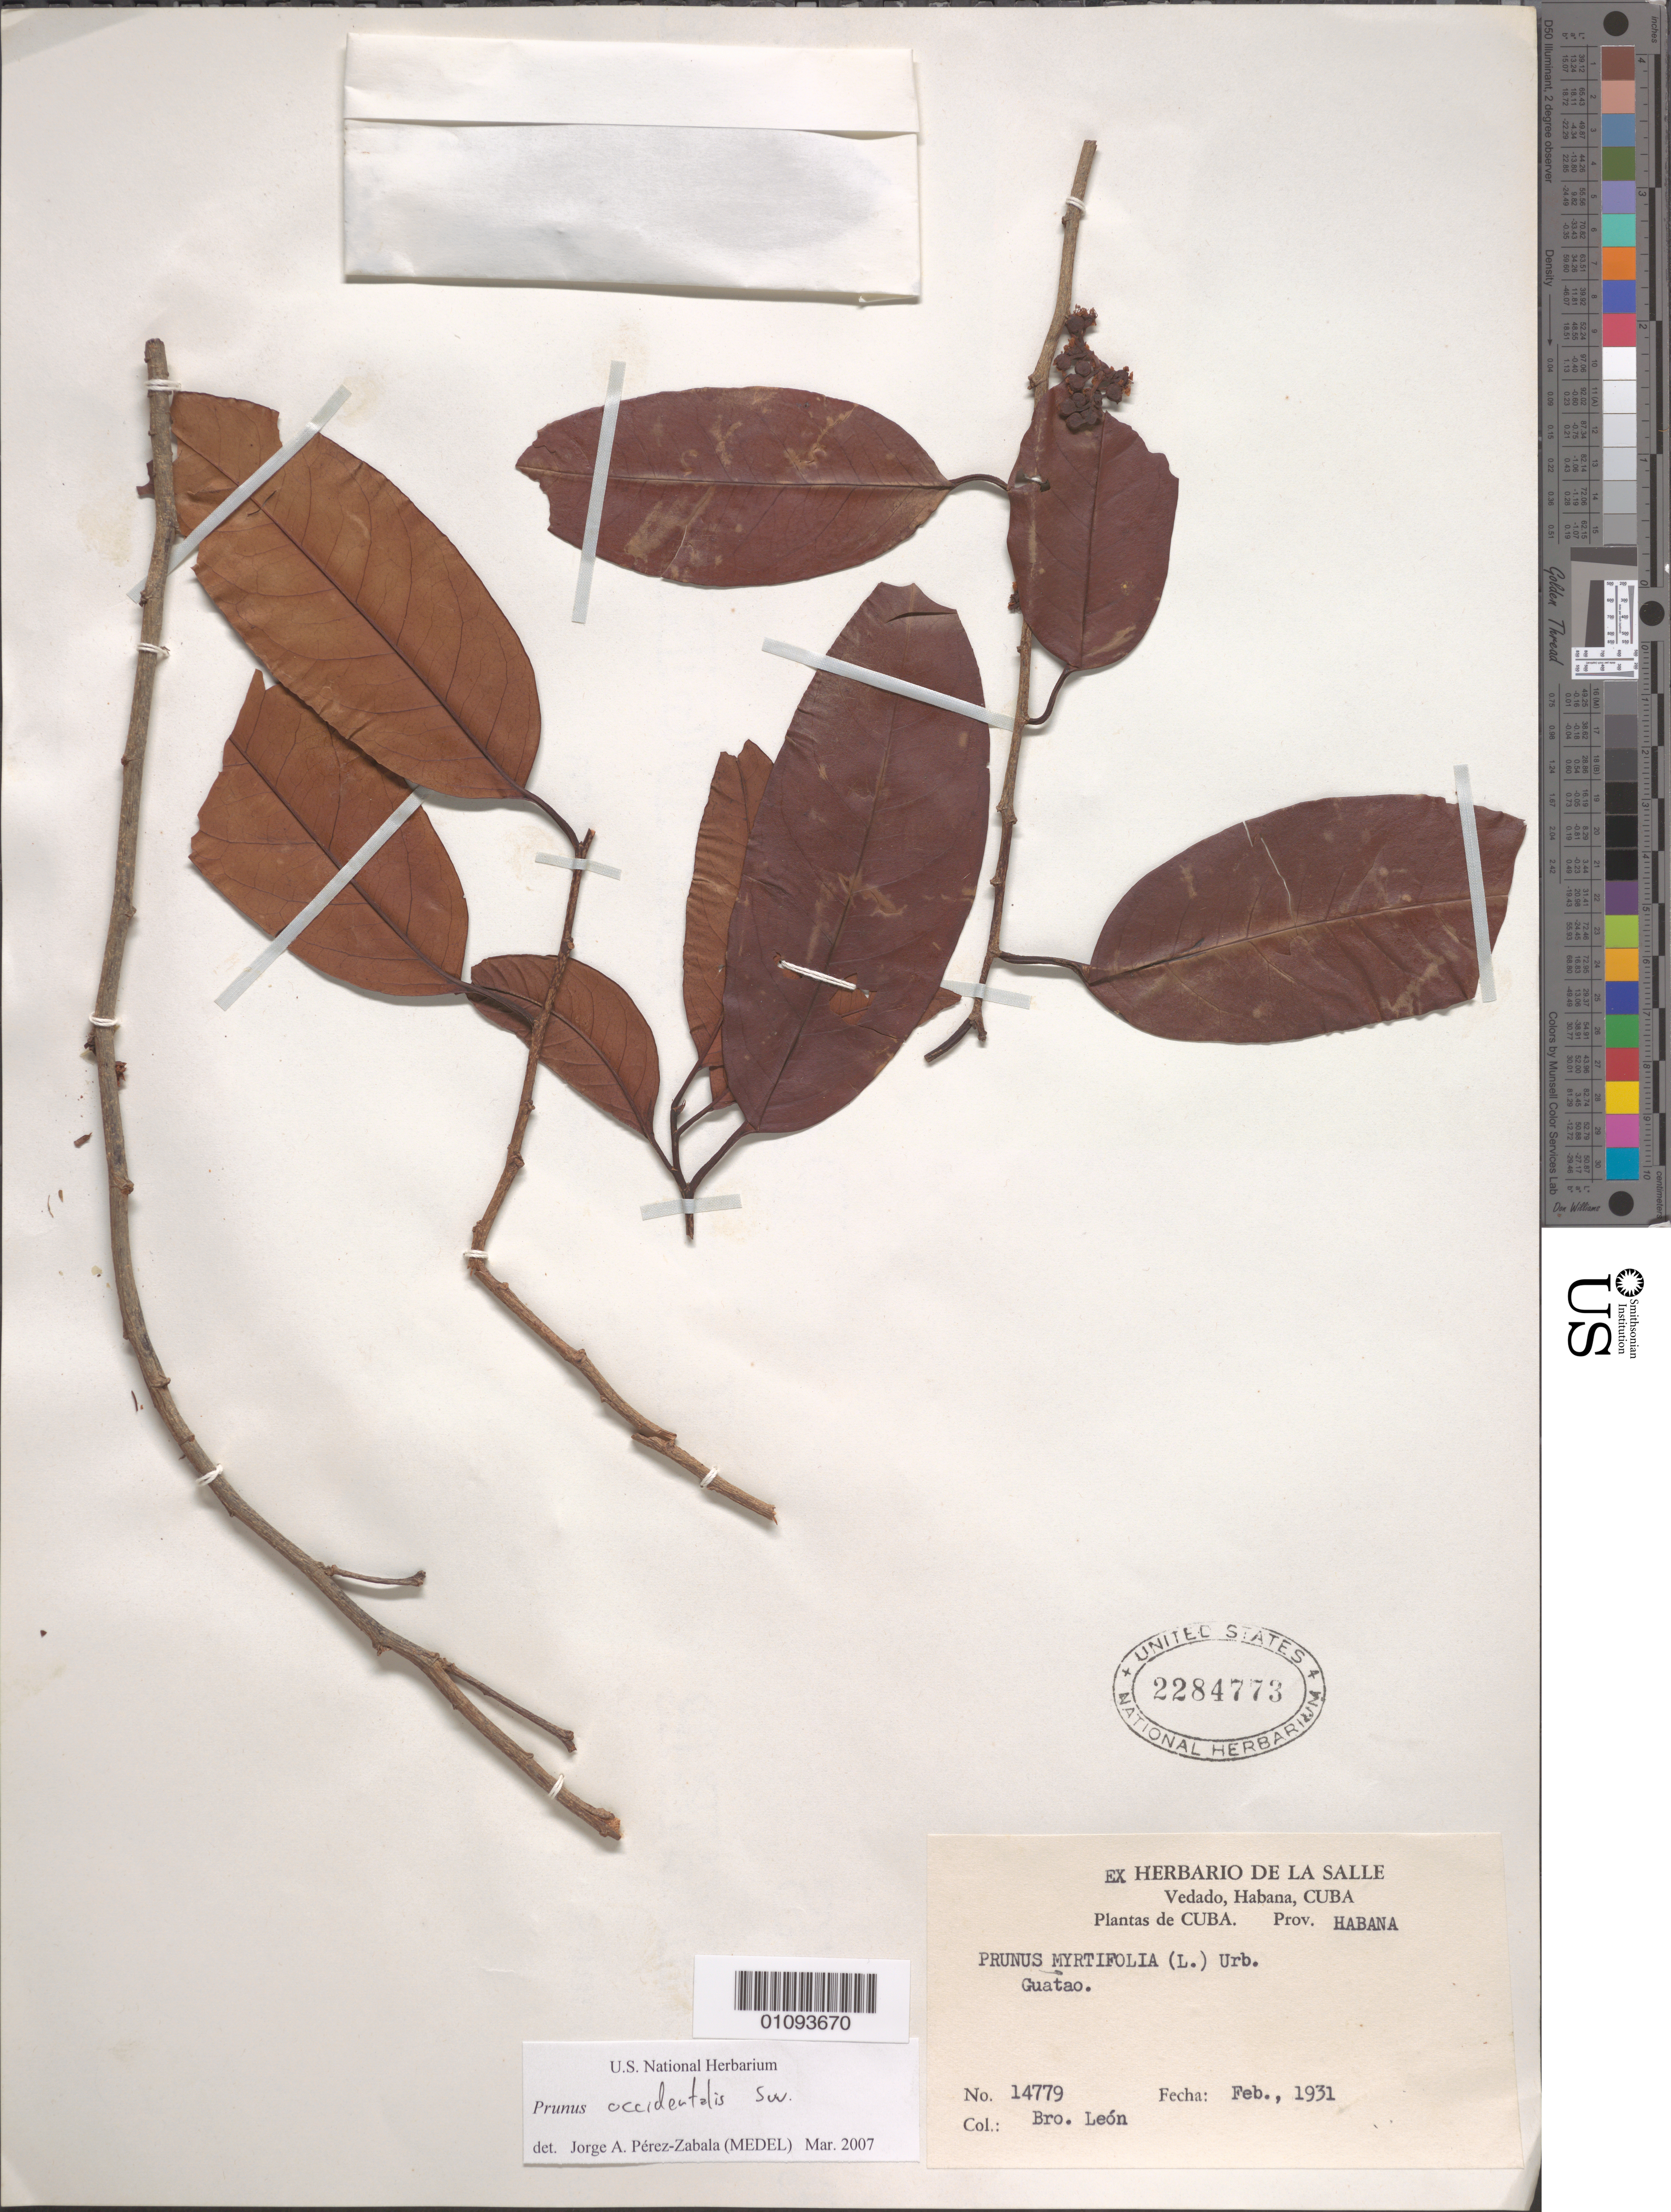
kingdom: Plantae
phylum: Tracheophyta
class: Magnoliopsida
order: Rosales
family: Rosaceae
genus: Prunus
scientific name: Prunus occidentalis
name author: Sw.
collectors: Bro. León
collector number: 14779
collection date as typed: Feb 1931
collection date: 1931-02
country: Cuba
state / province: La Habana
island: Cuba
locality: La Habana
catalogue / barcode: US 2284773